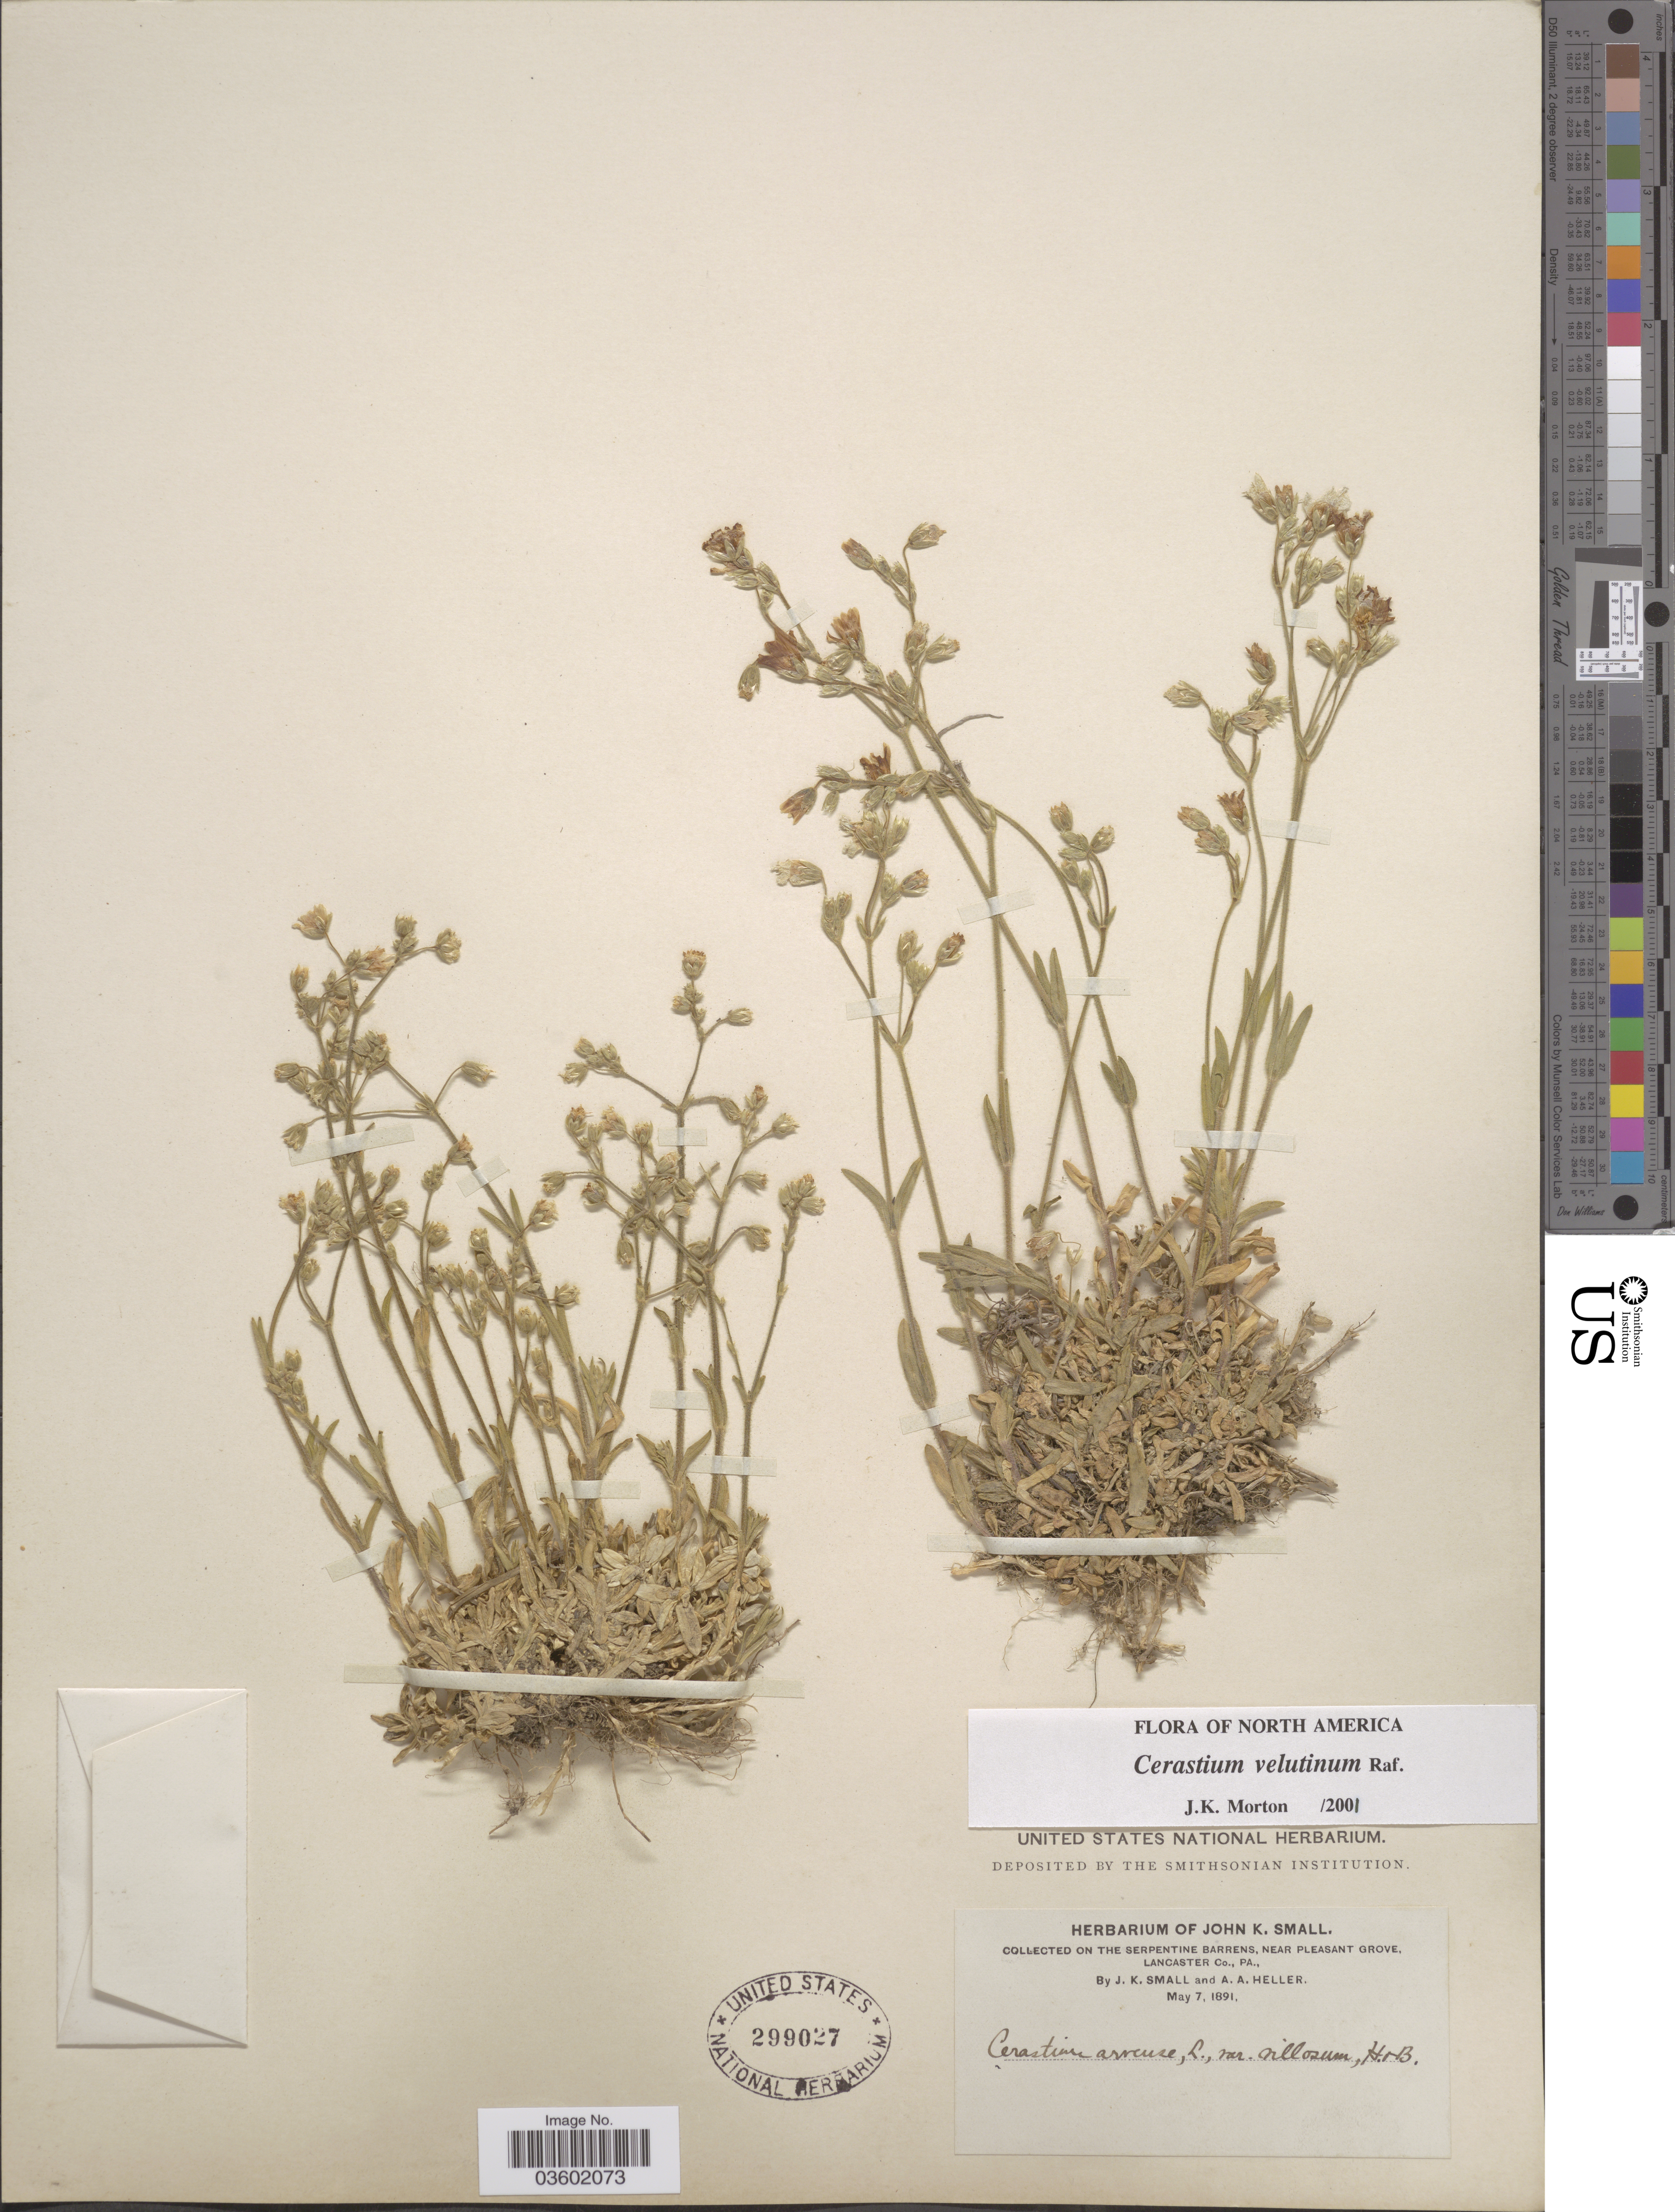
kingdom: Plantae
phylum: Tracheophyta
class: Magnoliopsida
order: Caryophyllales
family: Caryophyllaceae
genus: Cerastium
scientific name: Cerastium velutinum var. velutinum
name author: Raf.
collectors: J. K. Small & A. A. Heller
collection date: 1891-05-07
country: United States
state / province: Pennsylvania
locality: In the serpentine barrens, near Pleasant Grove, Lancaster Co.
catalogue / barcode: US 299027